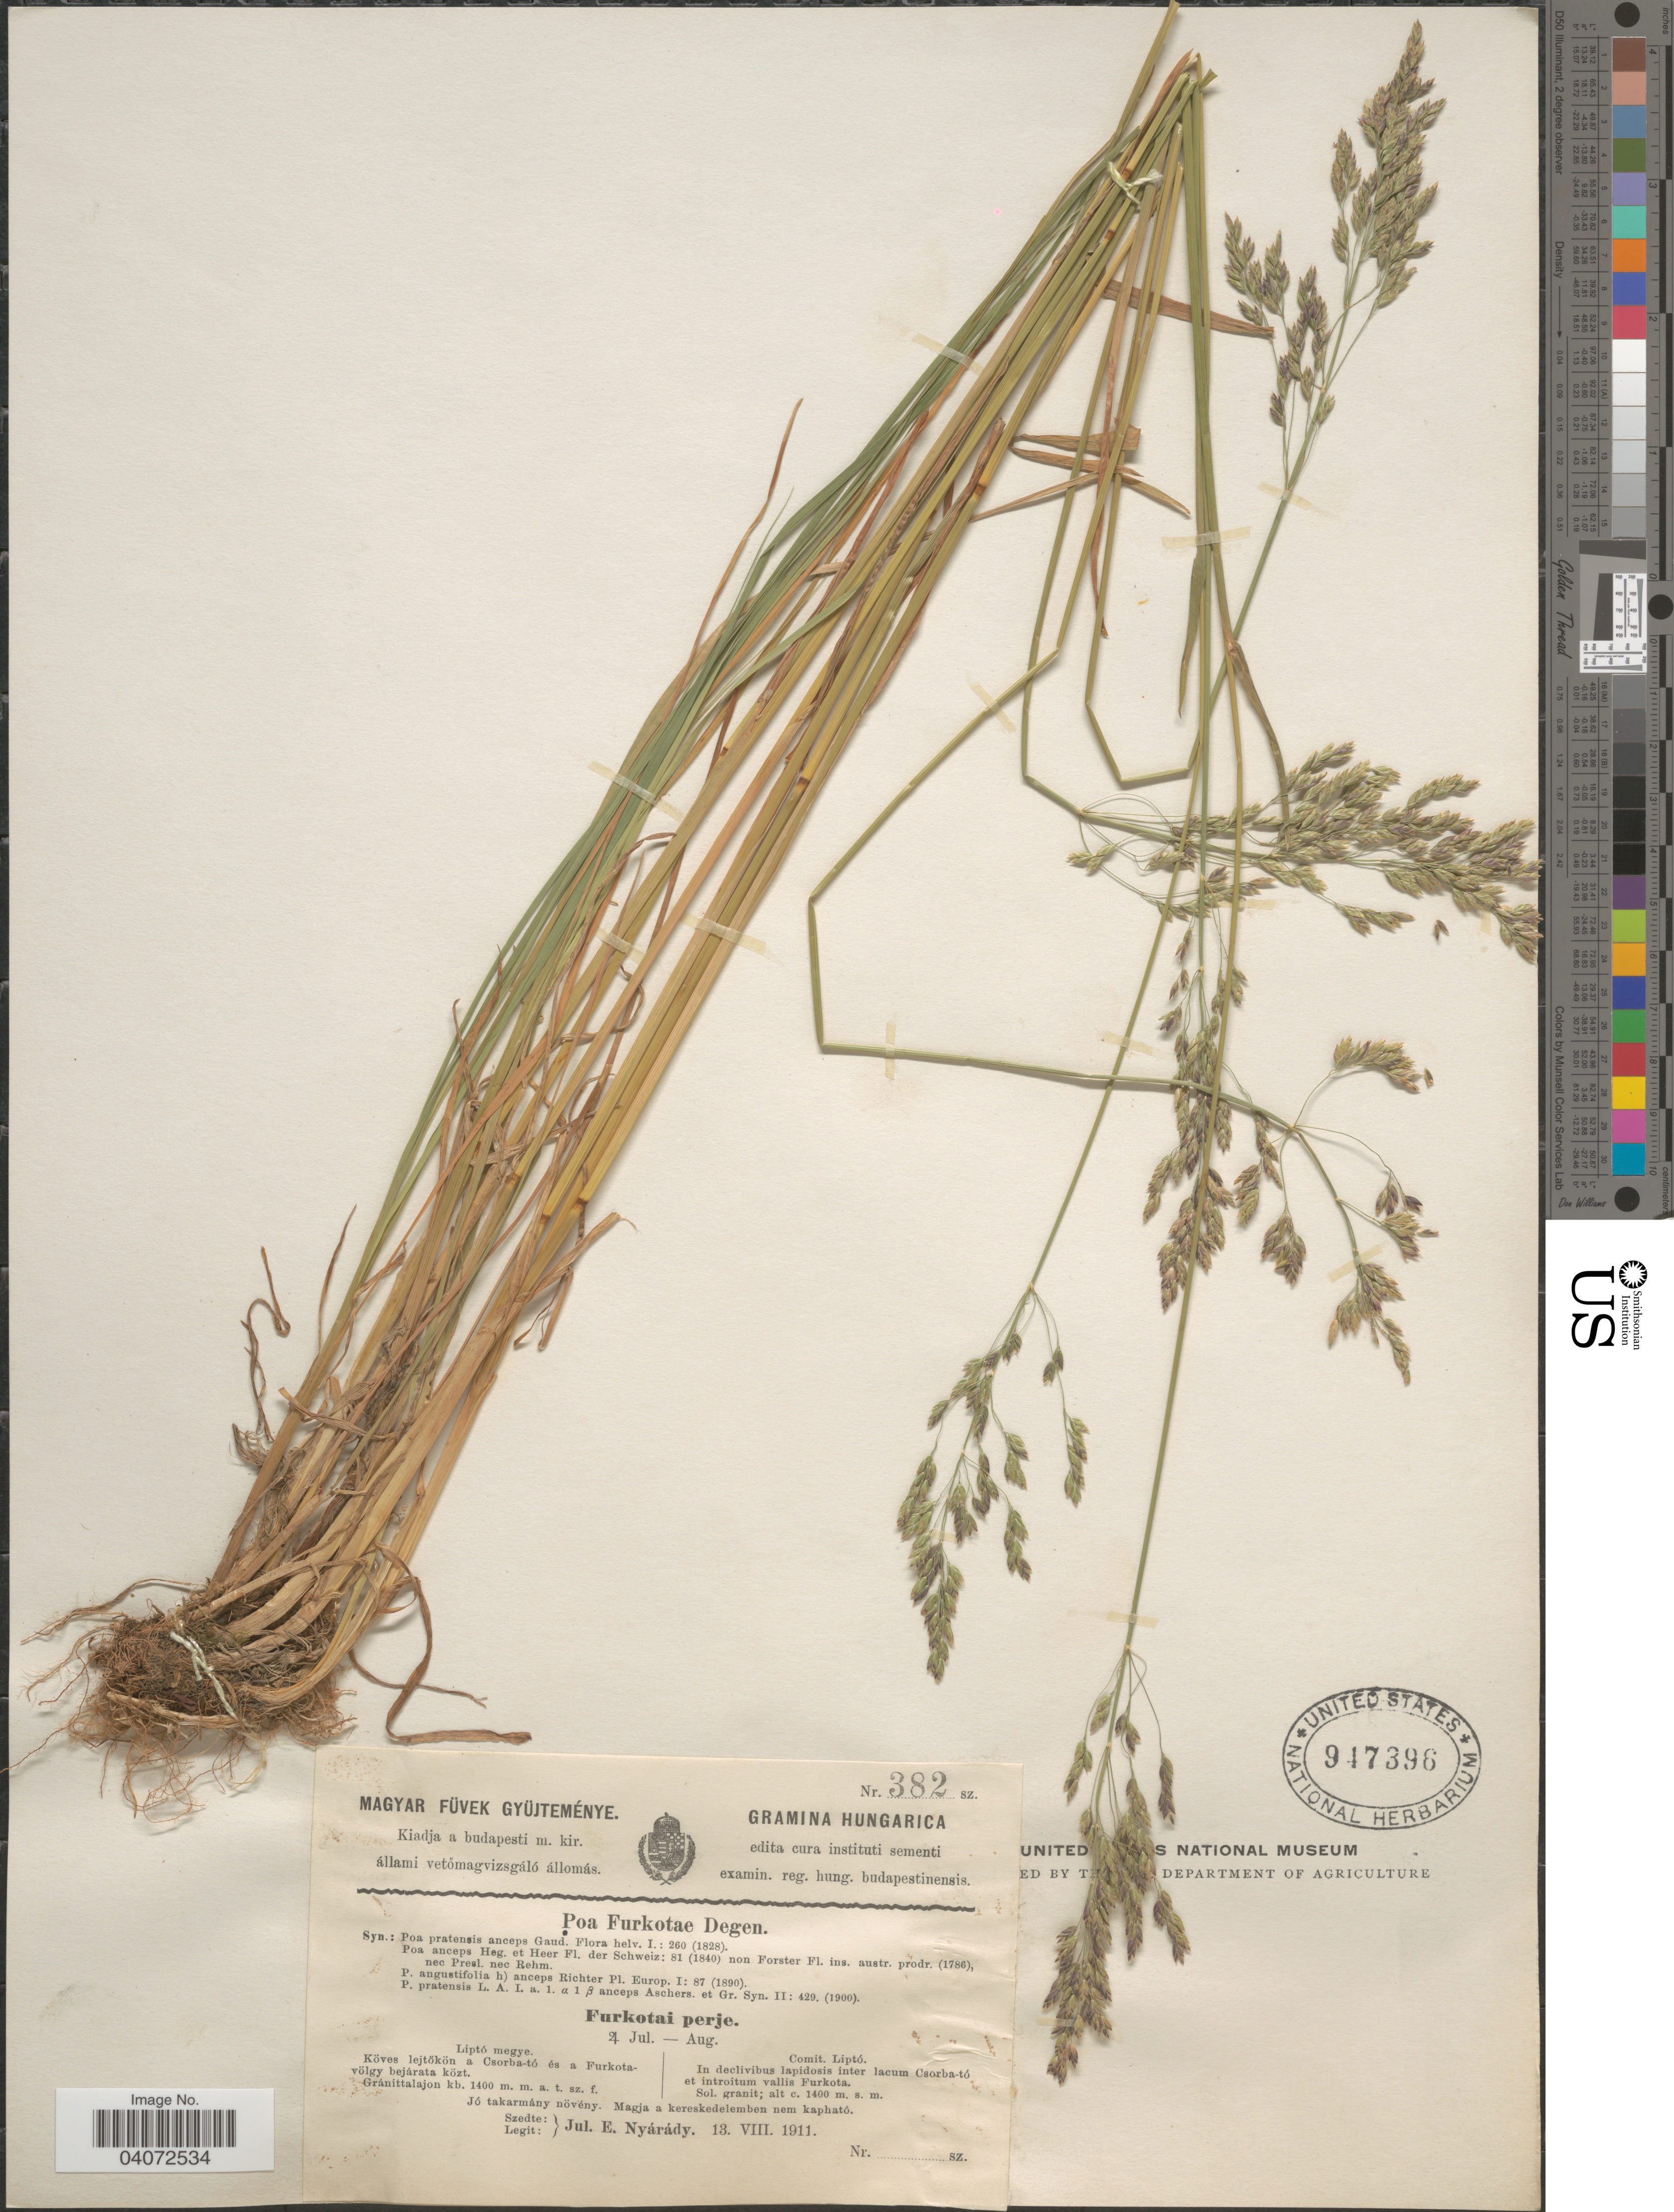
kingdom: Plantae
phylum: Tracheophyta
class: Liliopsida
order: Poales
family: Poaceae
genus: Poa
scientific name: Poa pratensis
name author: L.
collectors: J. Nyárády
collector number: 382?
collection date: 1911-08-13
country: Hungary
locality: Comit. Liptó. In declivibus lapidosis inter lacum Csorba-tó et introitum vallis Furkota.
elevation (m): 1400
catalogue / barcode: US 947396